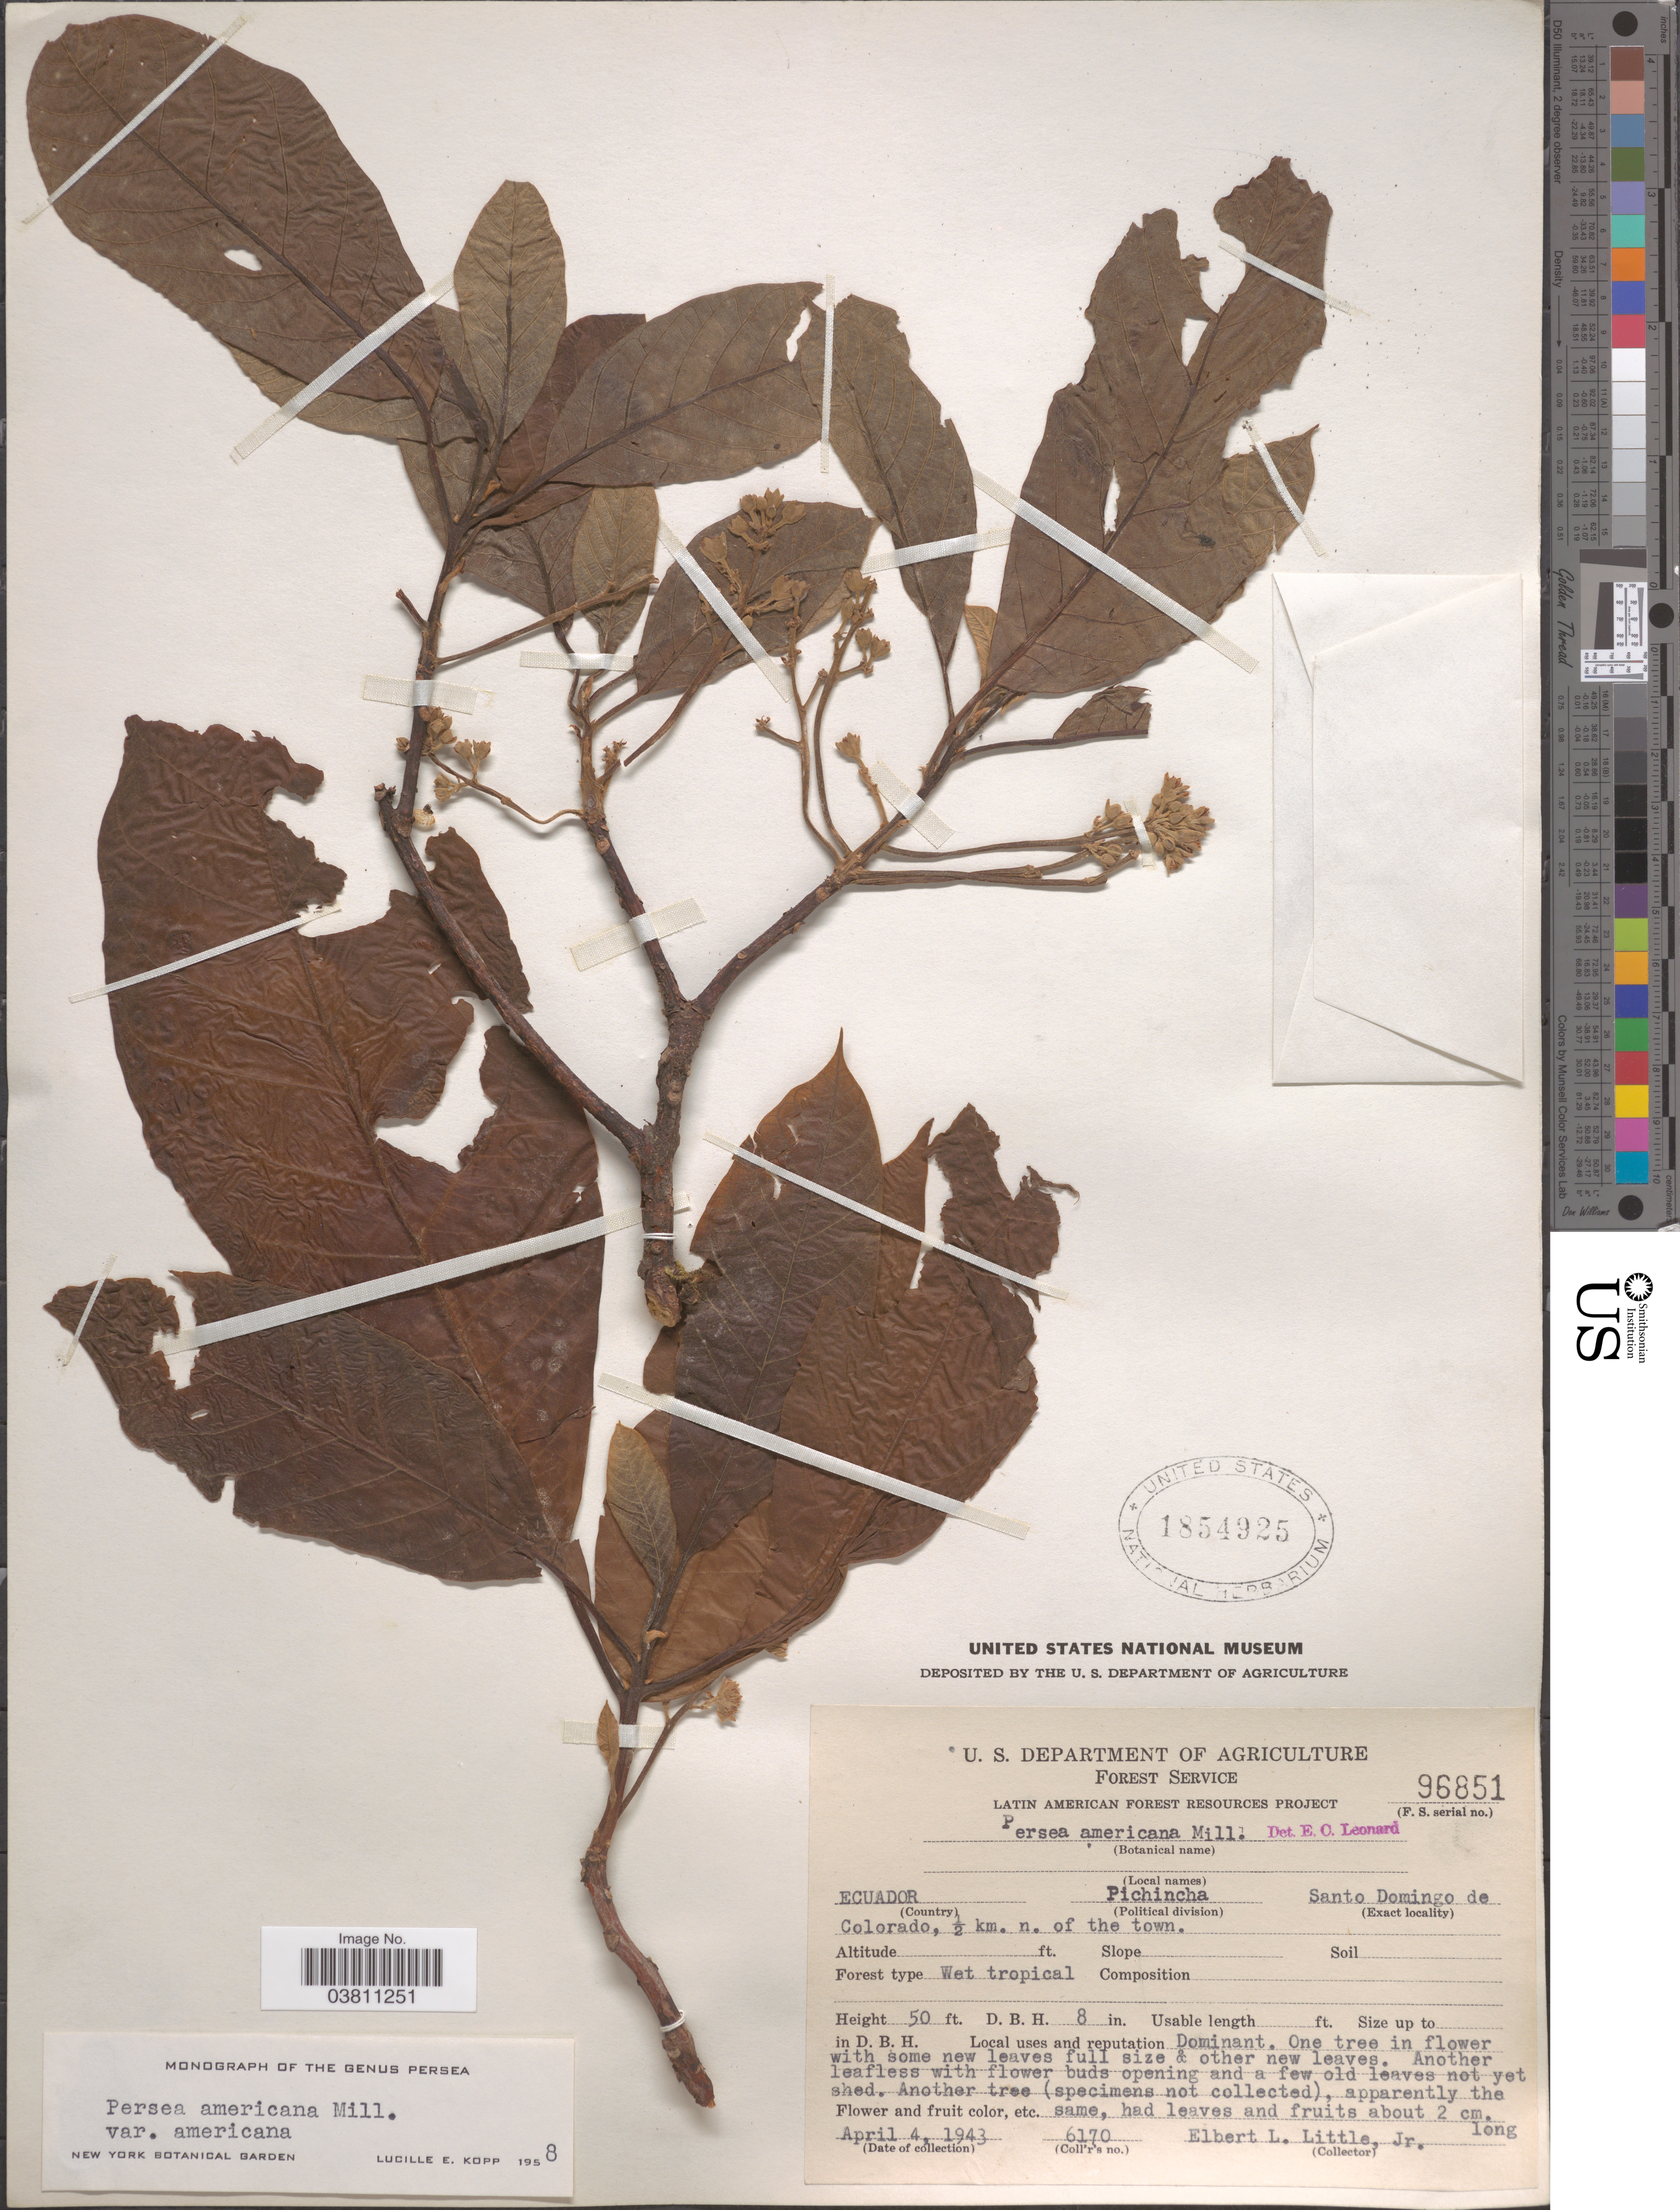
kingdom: Plantae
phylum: Tracheophyta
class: Magnoliopsida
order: Laurales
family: Lauraceae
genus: Persea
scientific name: Persea americana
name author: Mill.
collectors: E. L. Little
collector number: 6170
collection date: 1943-04-04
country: Ecuador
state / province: Pichincha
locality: Santo Domingo de Colorado, ½ km. n. of the town.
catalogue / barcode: US 1854925